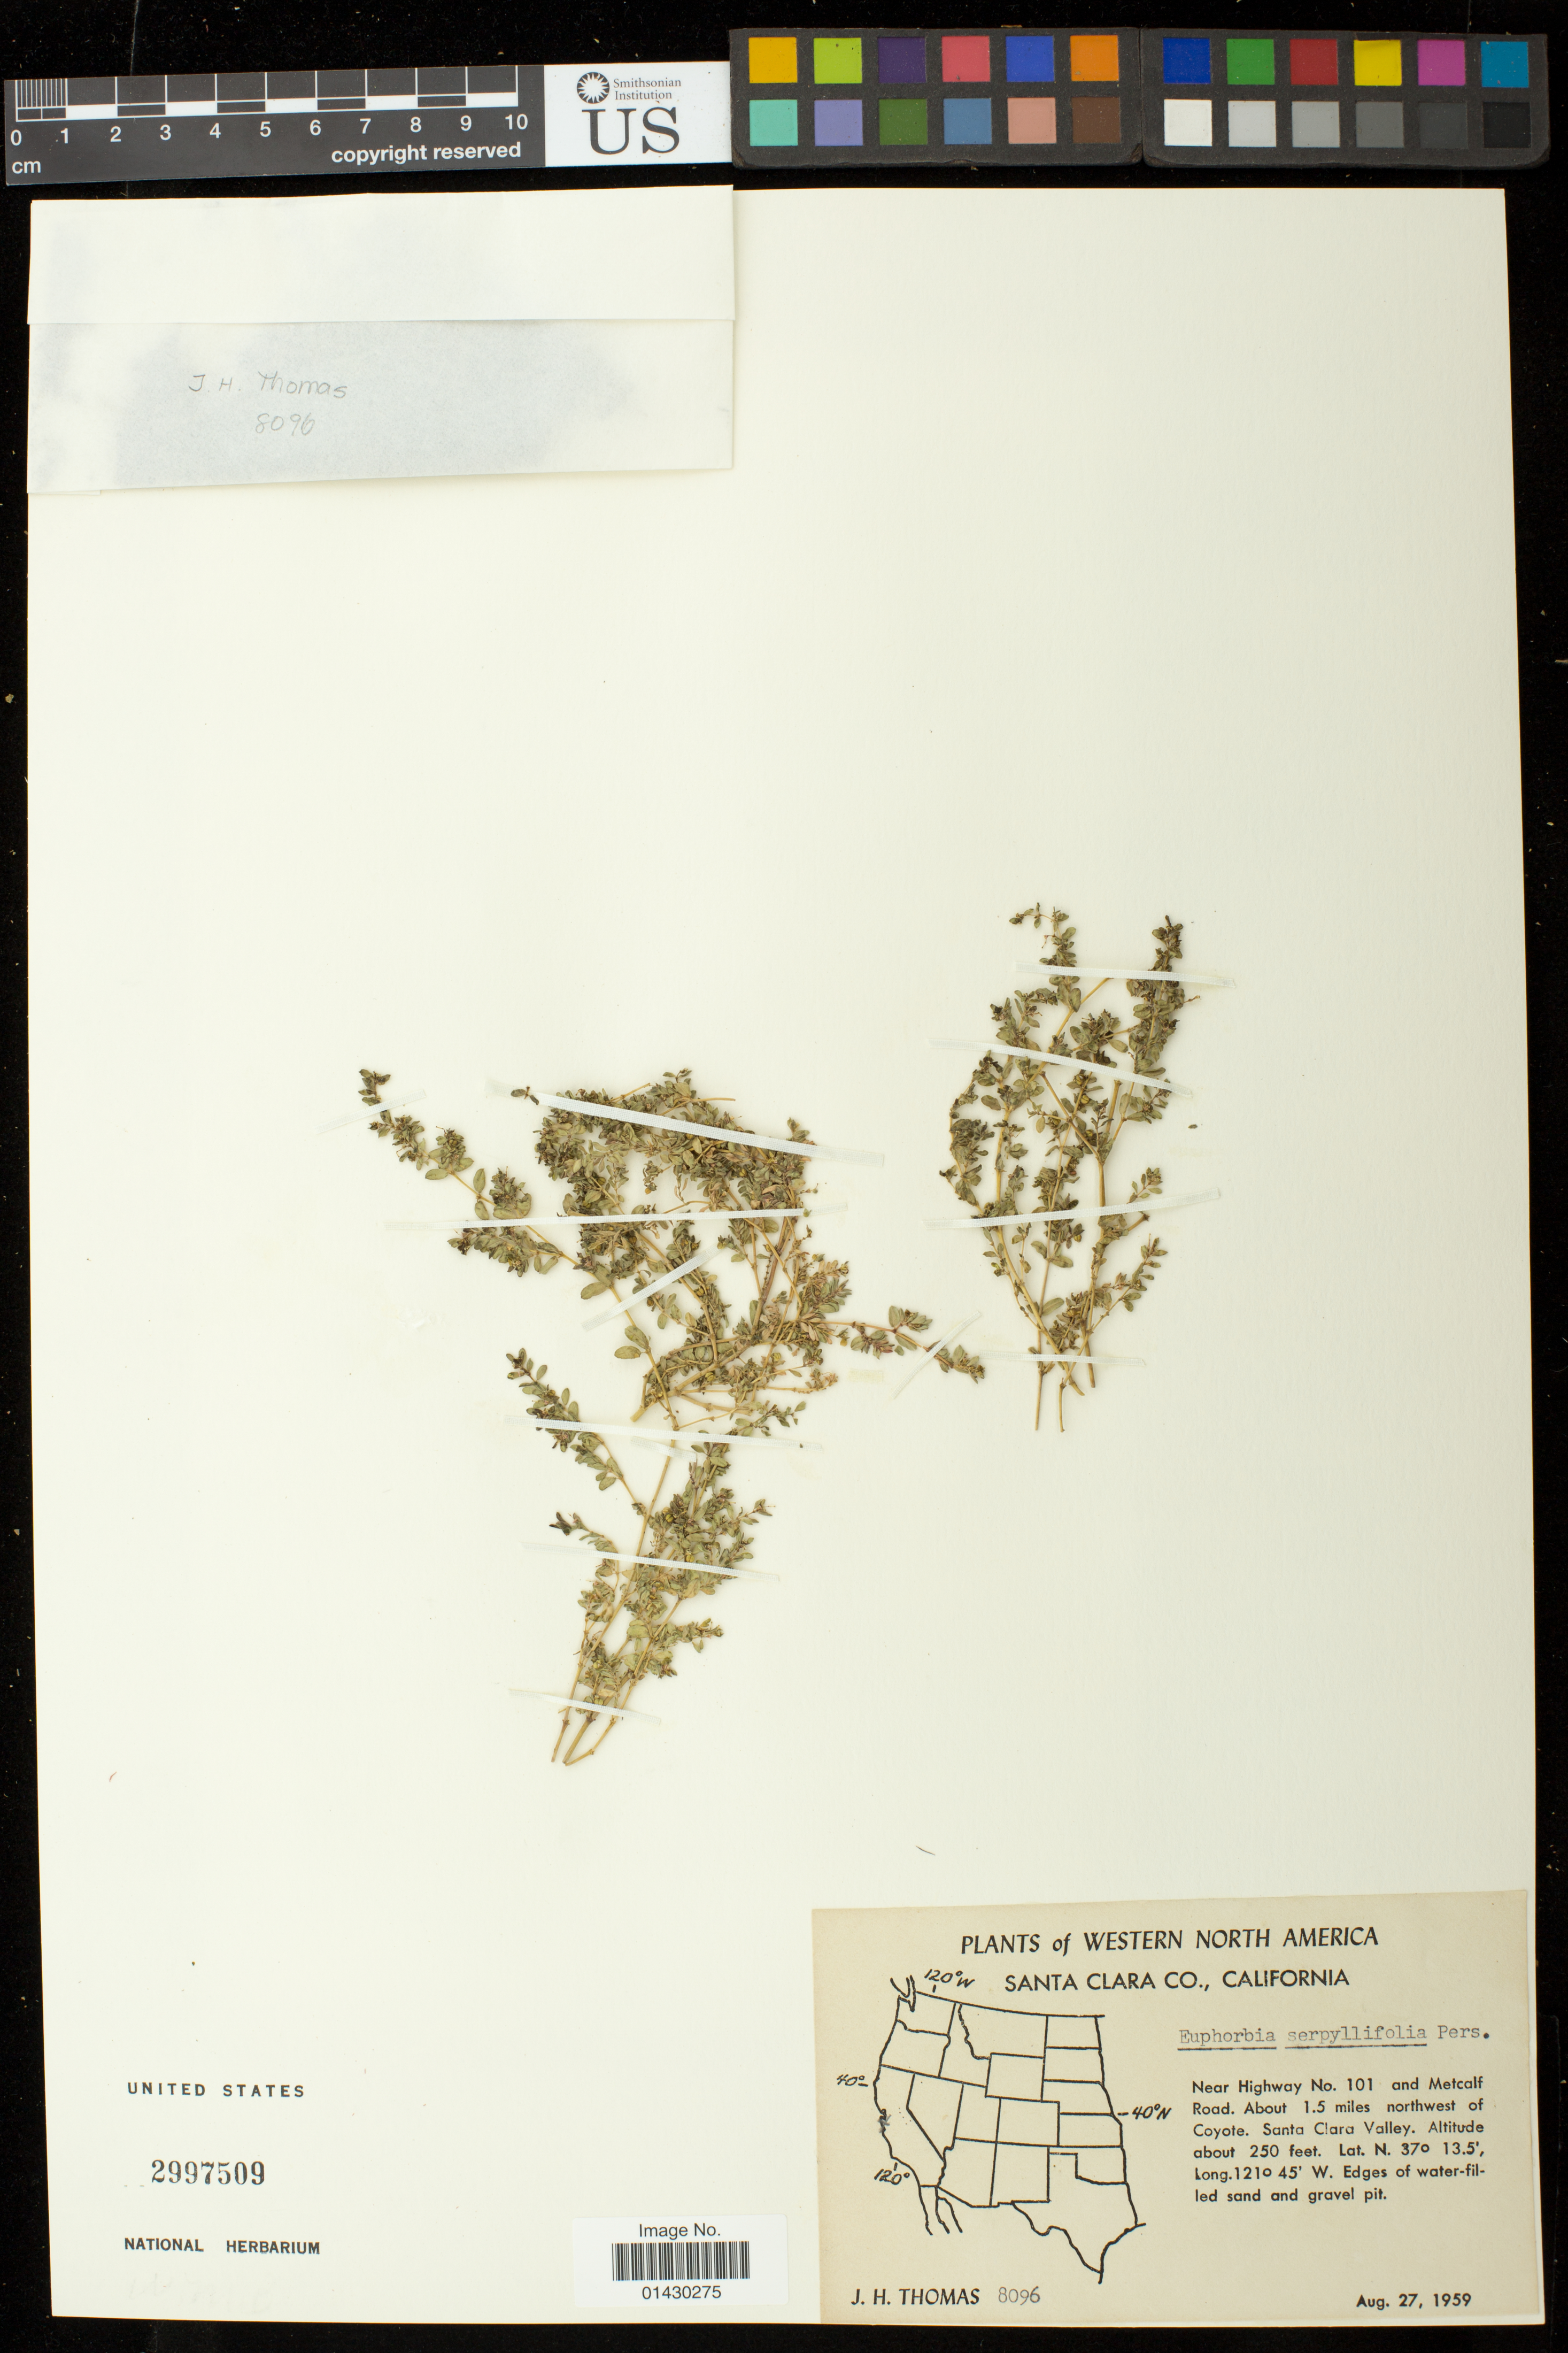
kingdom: Plantae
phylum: Tracheophyta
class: Magnoliopsida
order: Malpighiales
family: Euphorbiaceae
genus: Euphorbia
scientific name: Euphorbia serpillifolia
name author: Pers.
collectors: J. H. Thomas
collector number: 8096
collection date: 1959-08-27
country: United States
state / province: California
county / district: Santa Clara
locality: Near Highway No. 101 and Metcalf Road. About 1.5 miles northwest of Coyote. Santa Clara Valley.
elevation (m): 76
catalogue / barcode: US 2997509